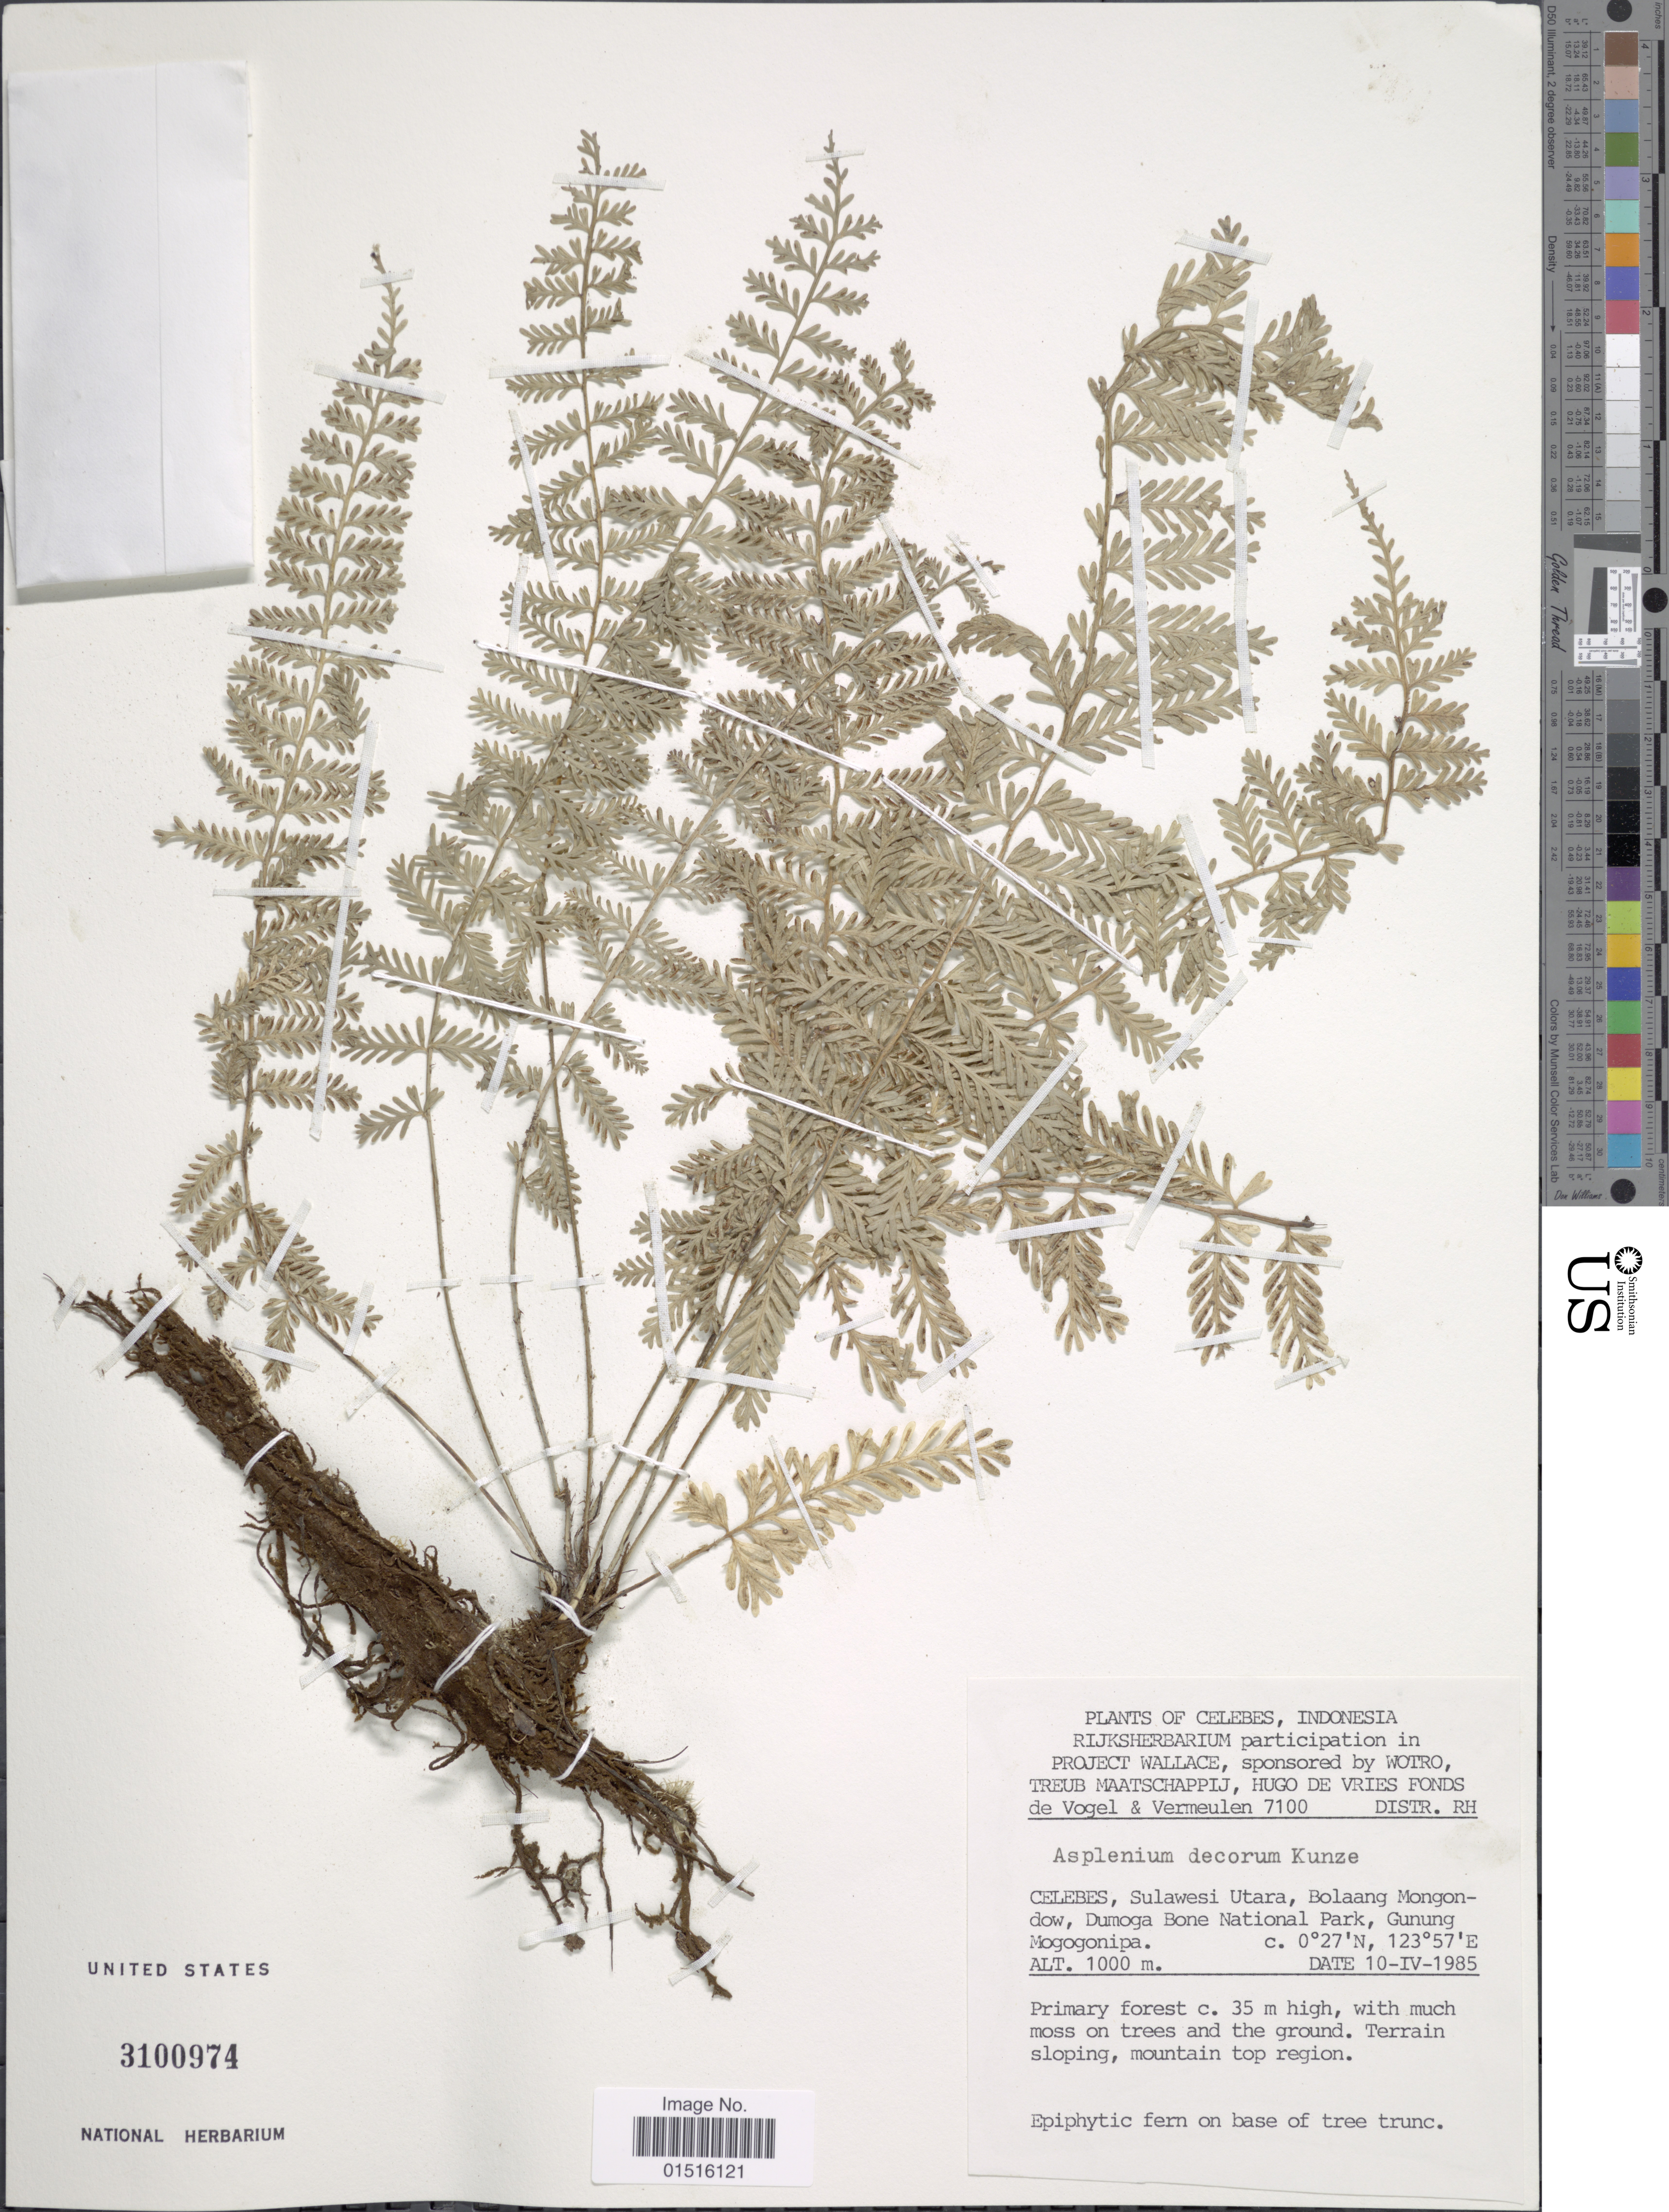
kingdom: Plantae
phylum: Tracheophyta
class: Polypodiopsida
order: Polypodiales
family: Aspleniaceae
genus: Asplenium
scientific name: Asplenium belangeri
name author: Bory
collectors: d. Vogel & Vermeulen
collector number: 7100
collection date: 1985-05-10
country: Indonesia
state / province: Sulawesi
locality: Sulawesi Utara, Bolaang Mongondow, Dumoga Bone National Park, Gunung Mogogonipa, Celebes.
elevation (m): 1000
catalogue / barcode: US 3100974